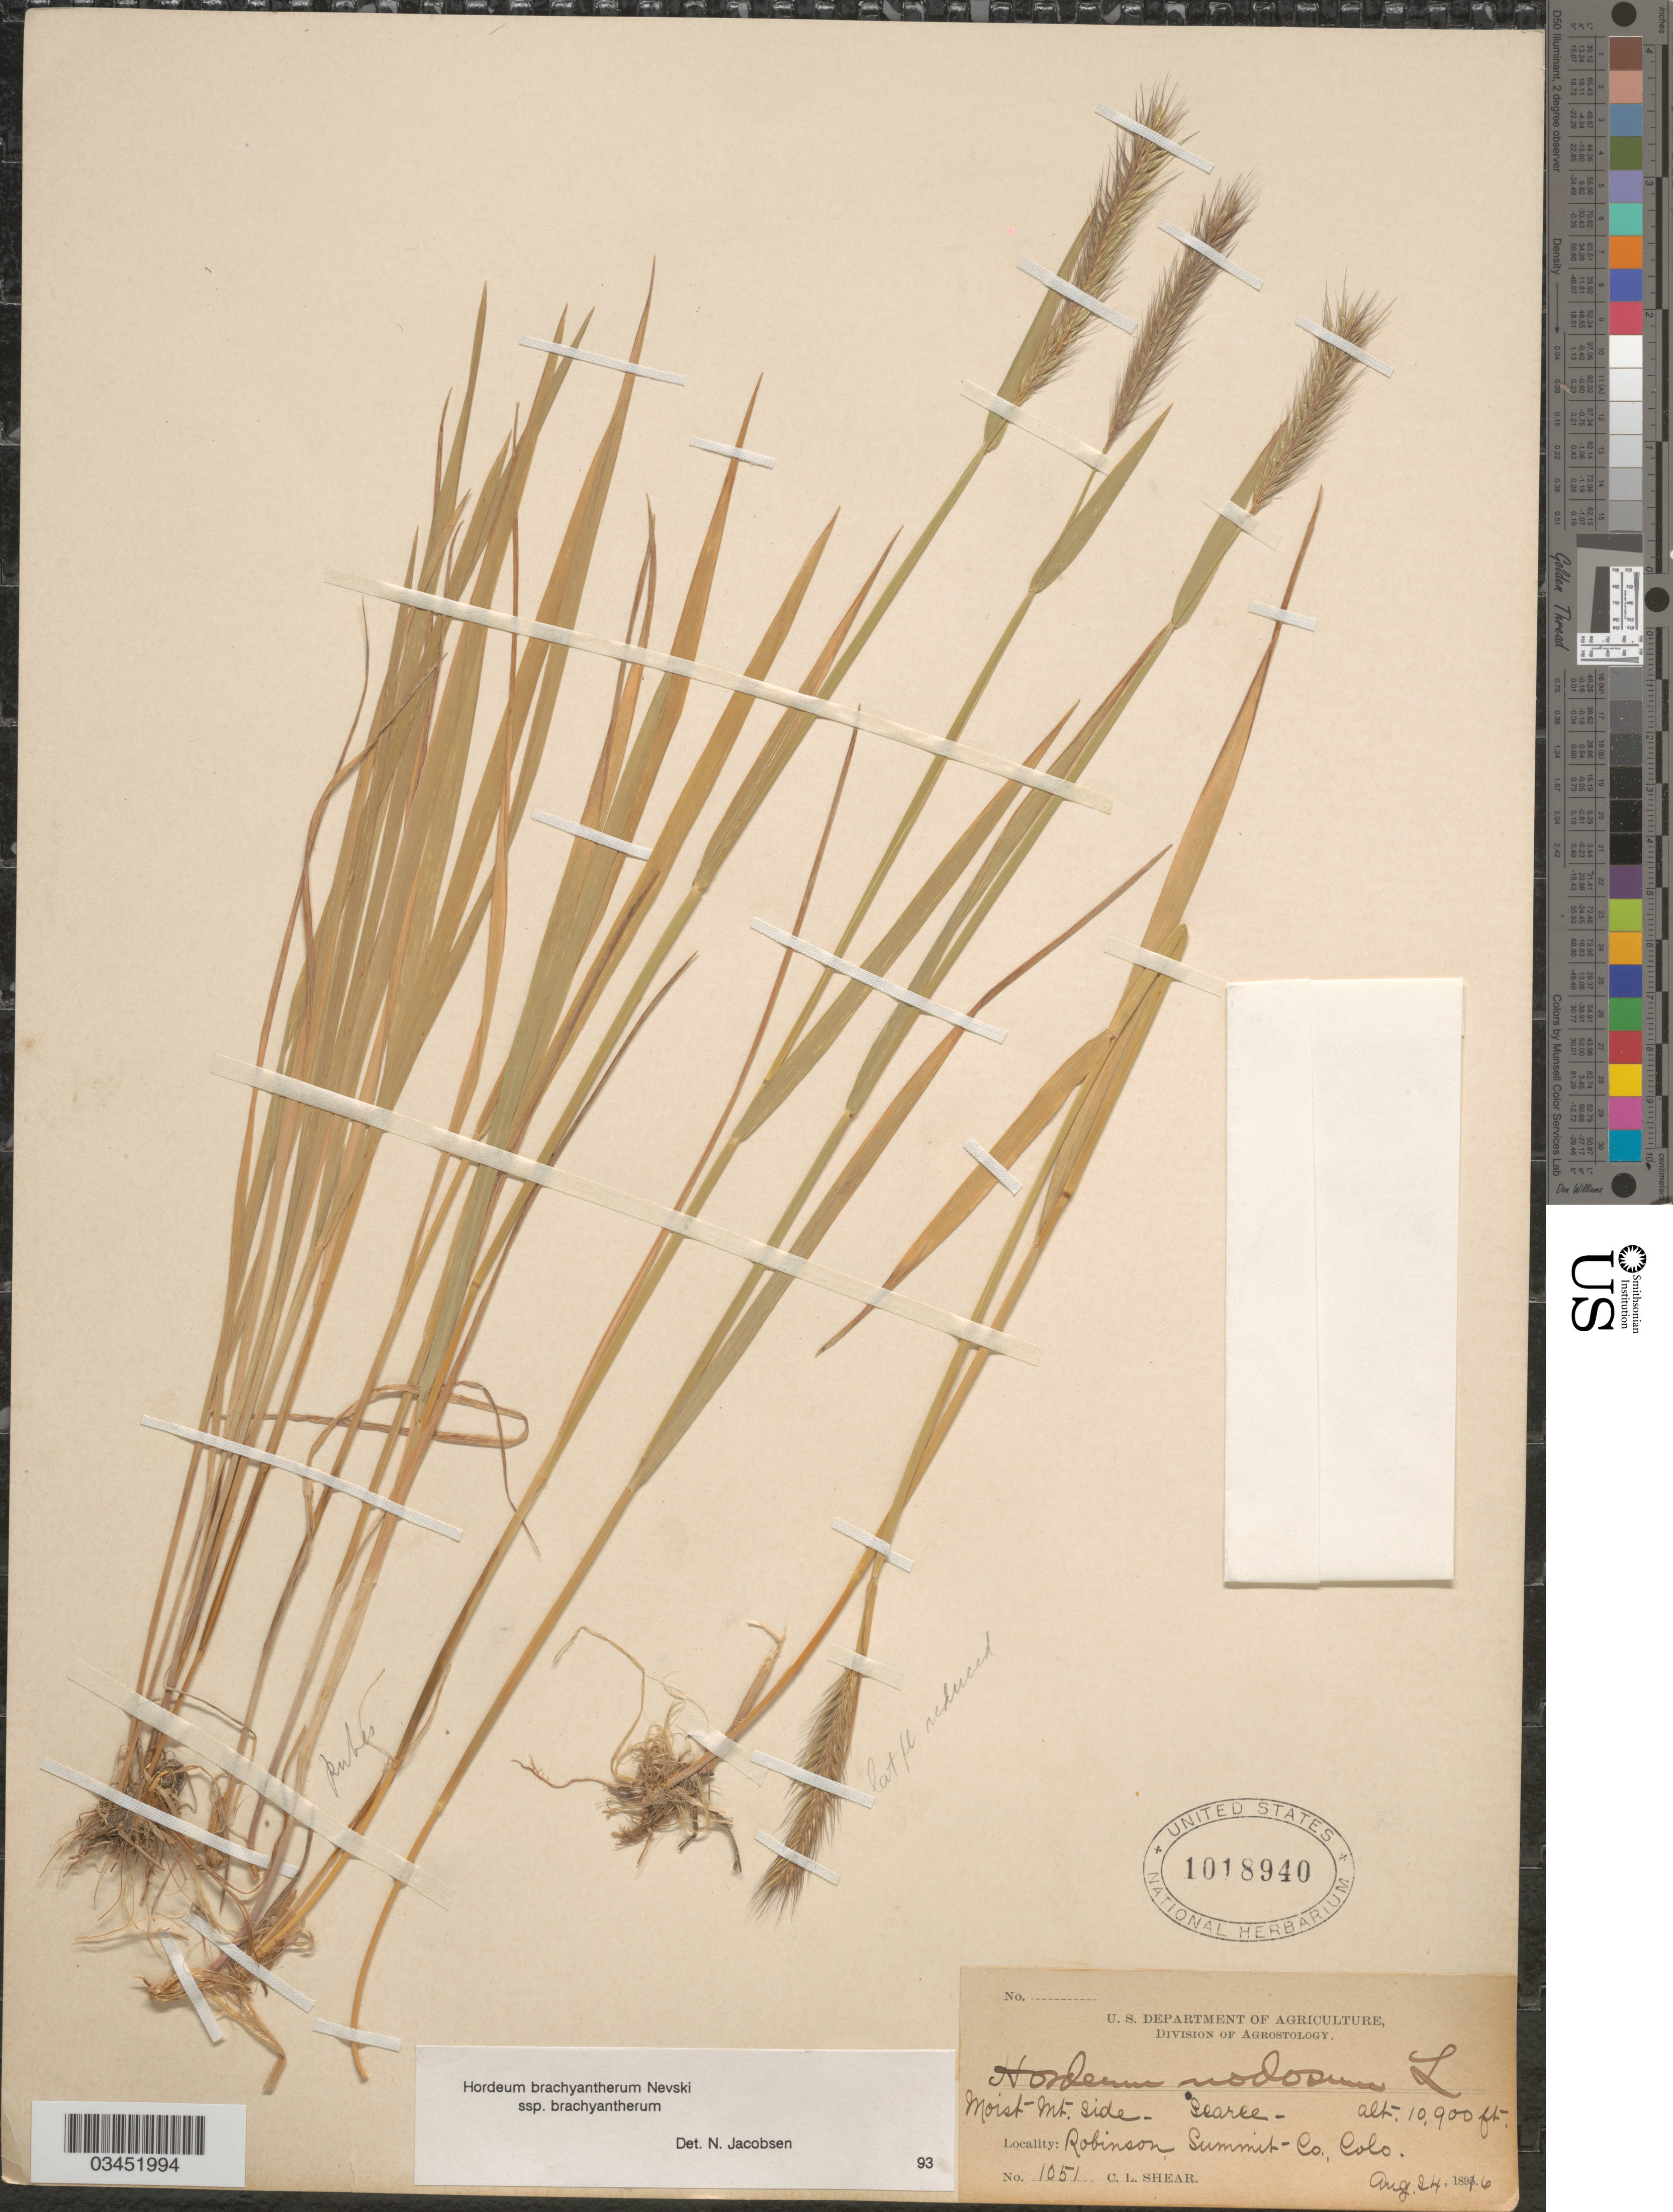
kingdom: Plantae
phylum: Tracheophyta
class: Liliopsida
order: Poales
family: Poaceae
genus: Hordeum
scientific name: Hordeum brachyantherum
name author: Nevski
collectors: C. L. Shear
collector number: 1051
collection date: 1896-08-24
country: United States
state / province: Colorado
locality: Moist Mt. side. Robinson, Summit Co.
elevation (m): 3322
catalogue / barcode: US 1018940